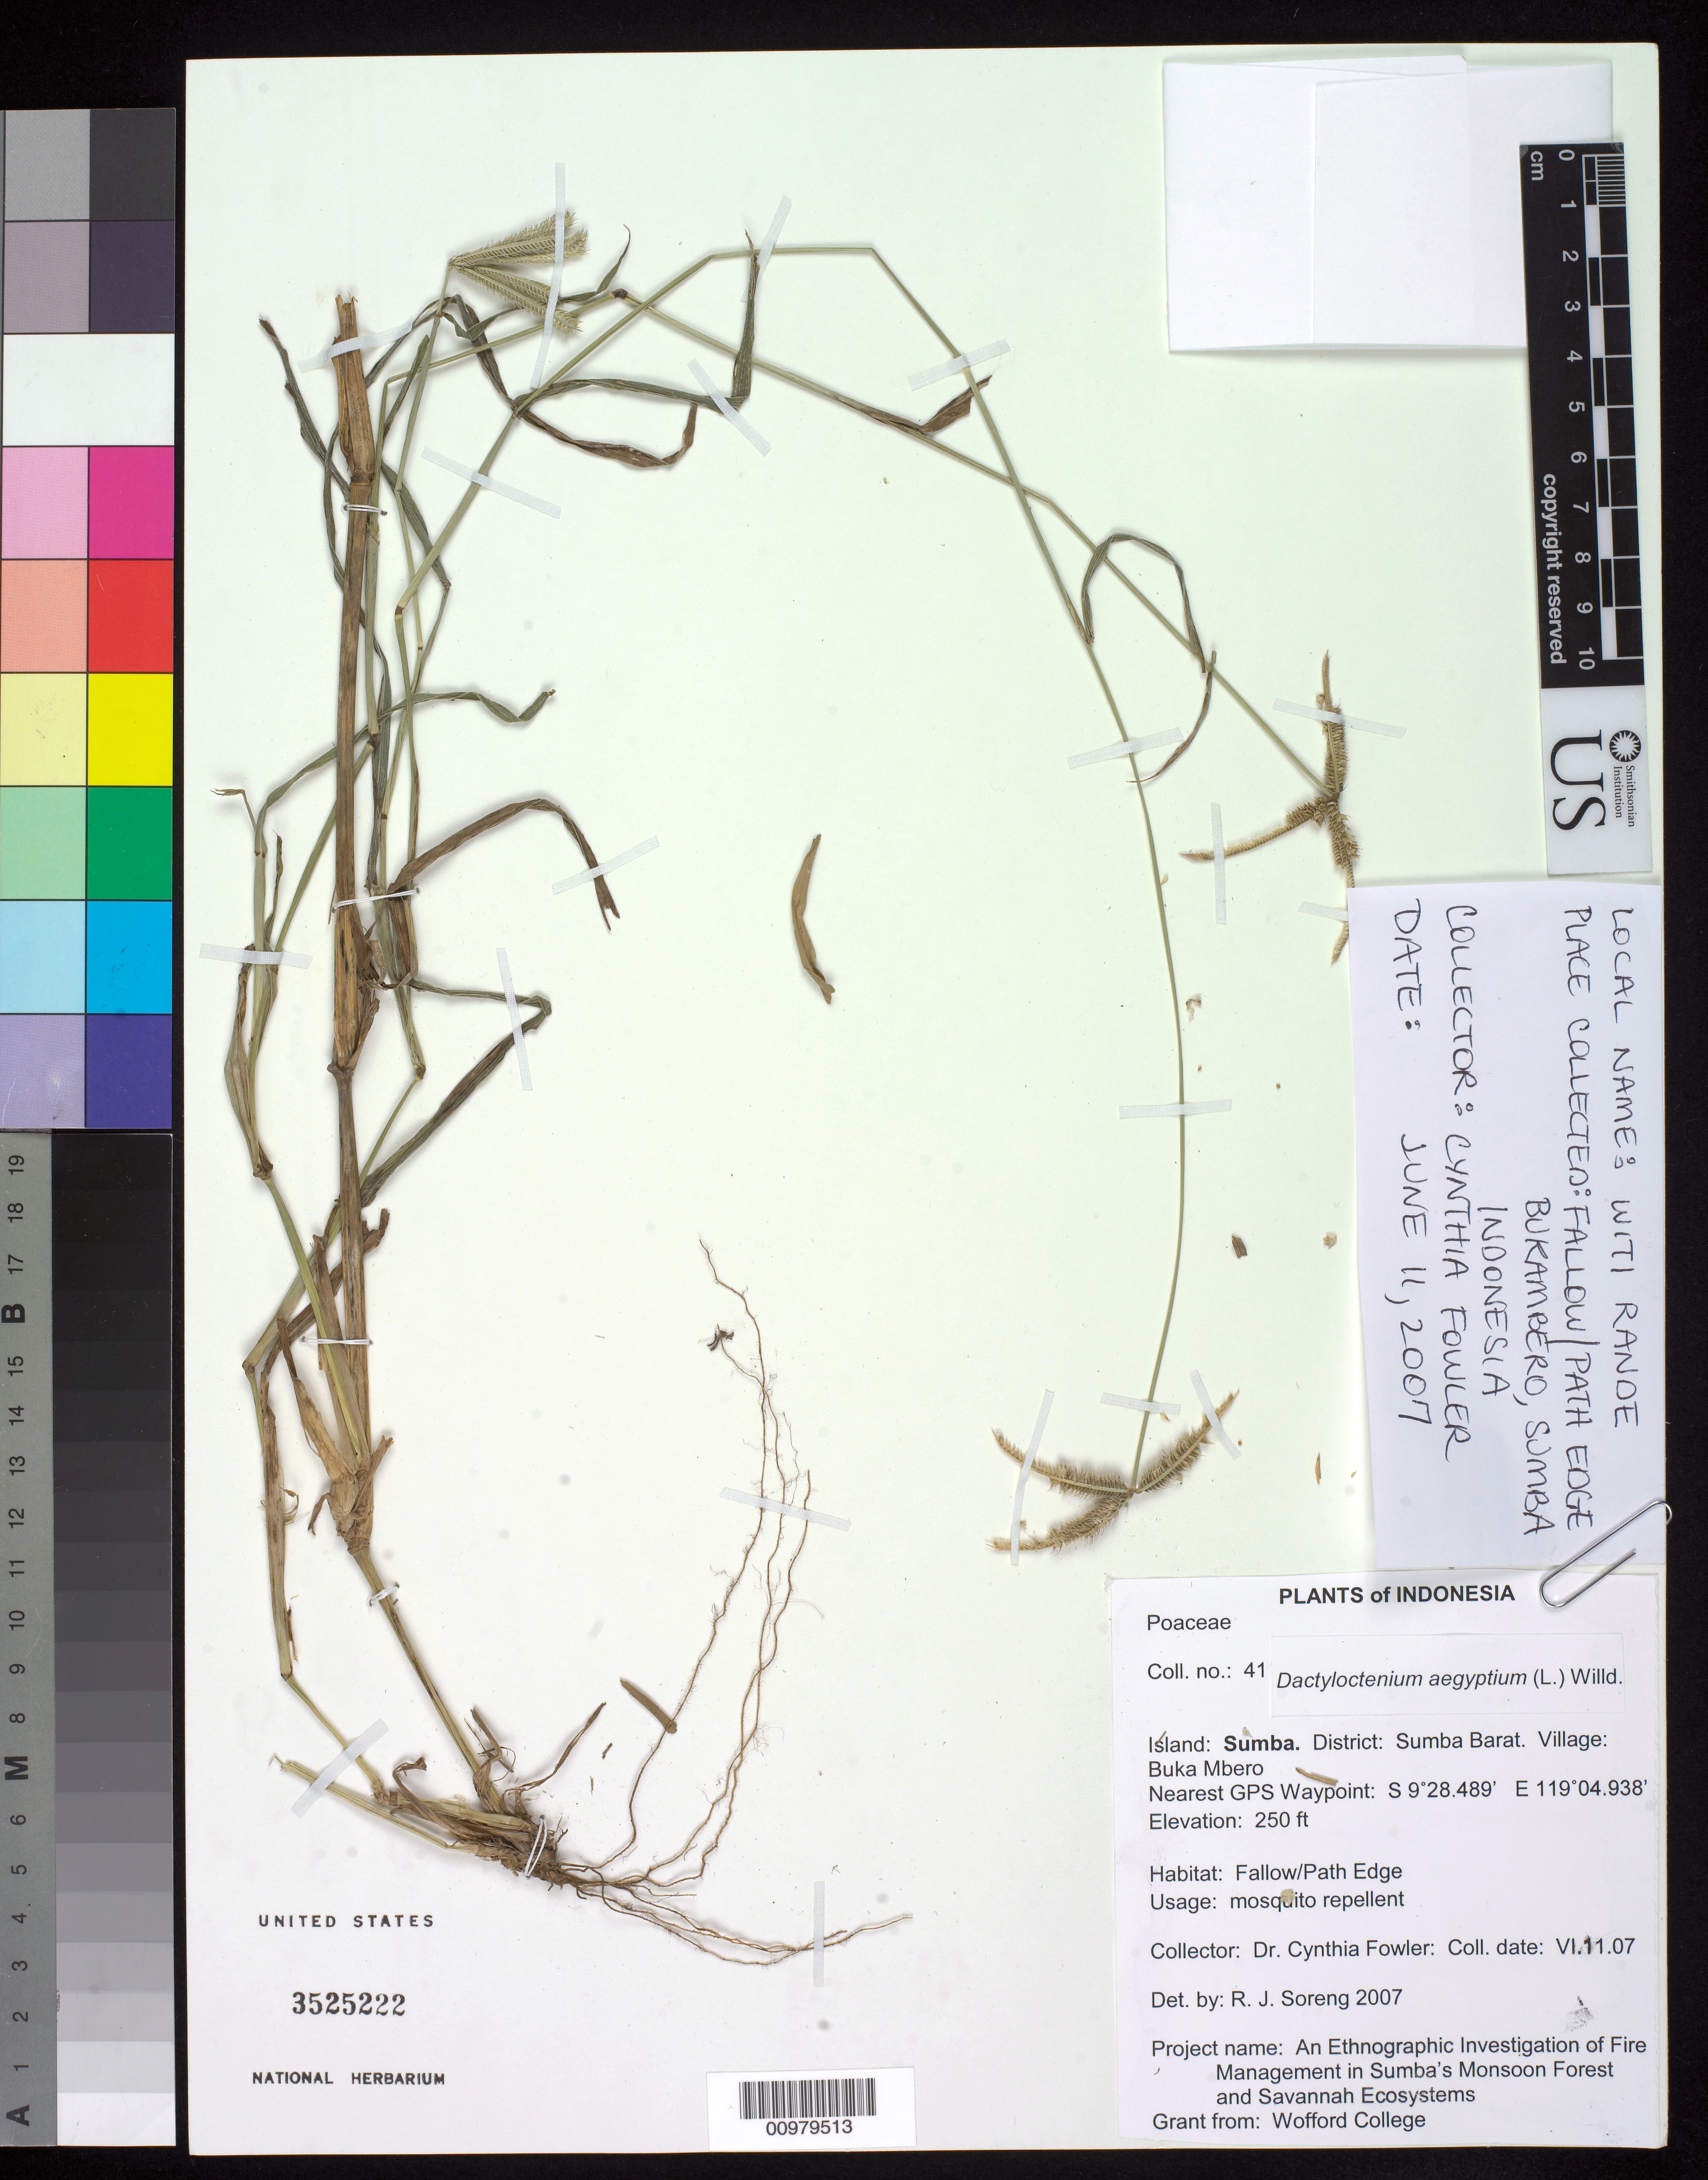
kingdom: Plantae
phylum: Tracheophyta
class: Liliopsida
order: Poales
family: Poaceae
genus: Dactyloctenium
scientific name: Dactyloctenium aegyptium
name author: (L.) Willd.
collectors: C. Fowler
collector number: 41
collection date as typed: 11 Jun 2007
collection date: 2007-06-11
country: Indonesia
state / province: Nusa Tenggara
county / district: Nusa Tenggara Timur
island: Sumba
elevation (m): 76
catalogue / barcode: US 3525222